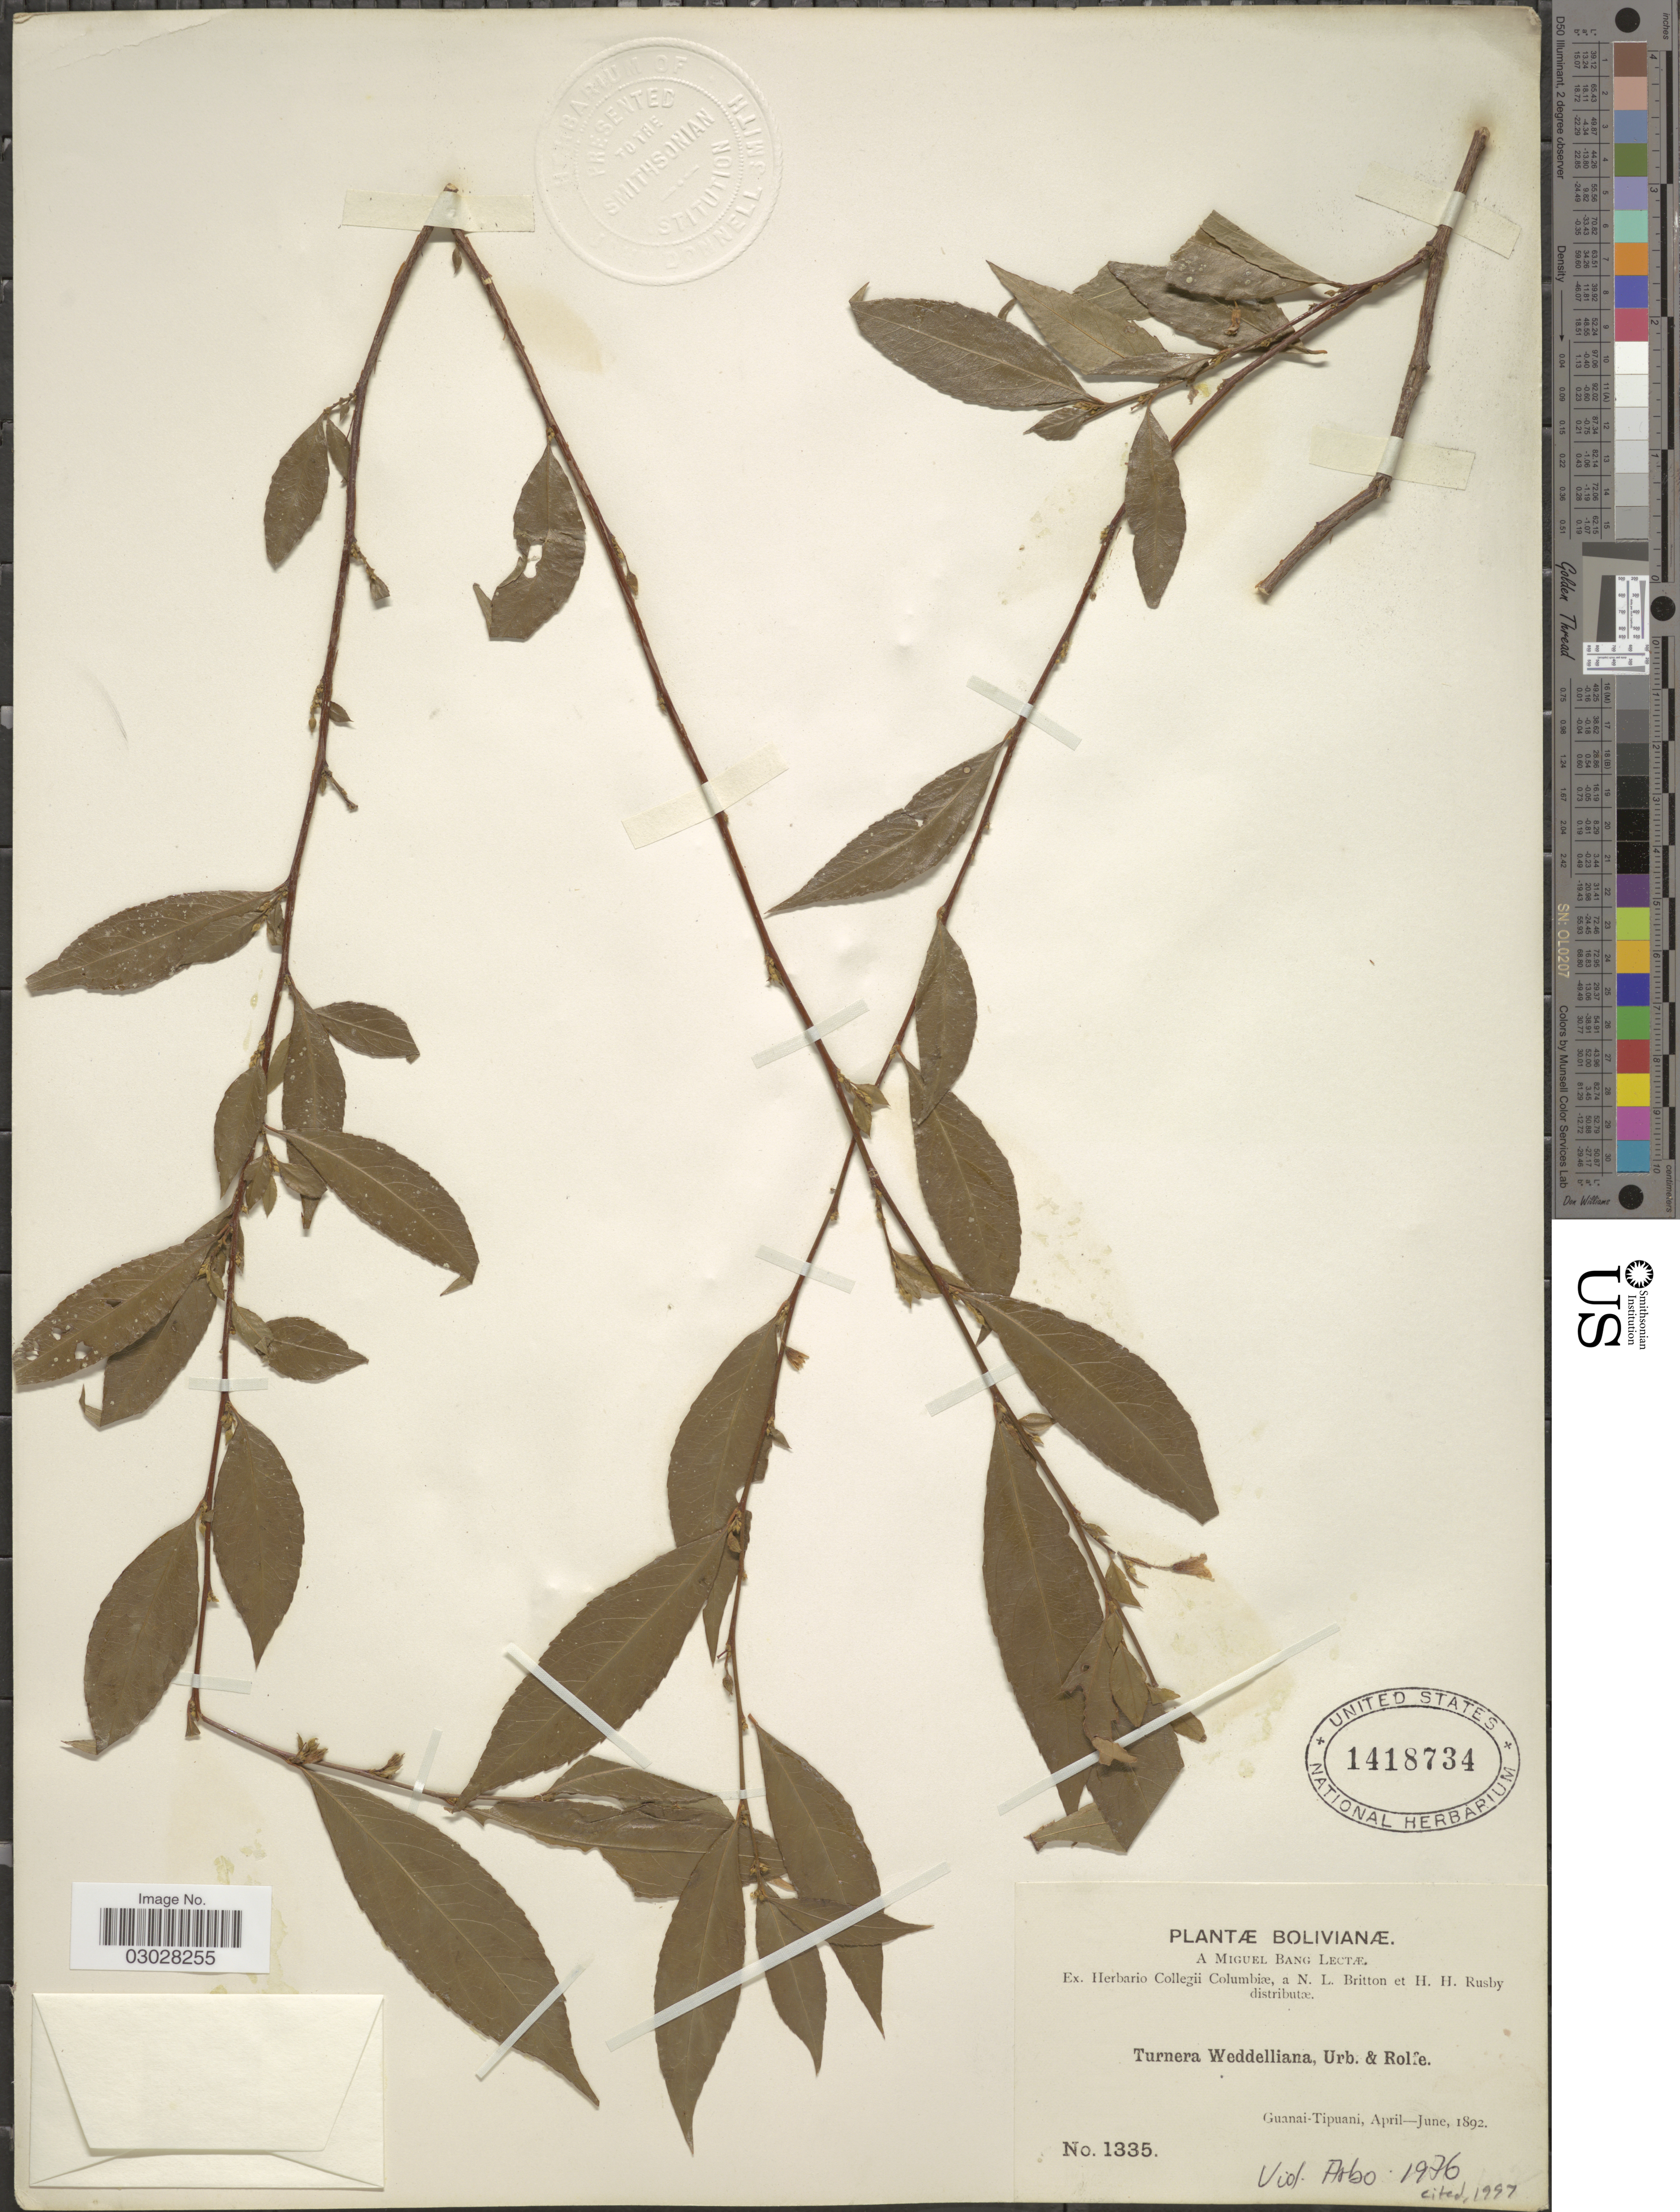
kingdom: Plantae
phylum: Tracheophyta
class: Magnoliopsida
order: Malpighiales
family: Turneraceae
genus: Turnera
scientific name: Turnera weddelliana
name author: Urb. & Rolfe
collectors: M. Bang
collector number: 1335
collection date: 1892-04/1892-06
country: Bolivia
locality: Guanai-Tipuani.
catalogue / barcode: US 1418734